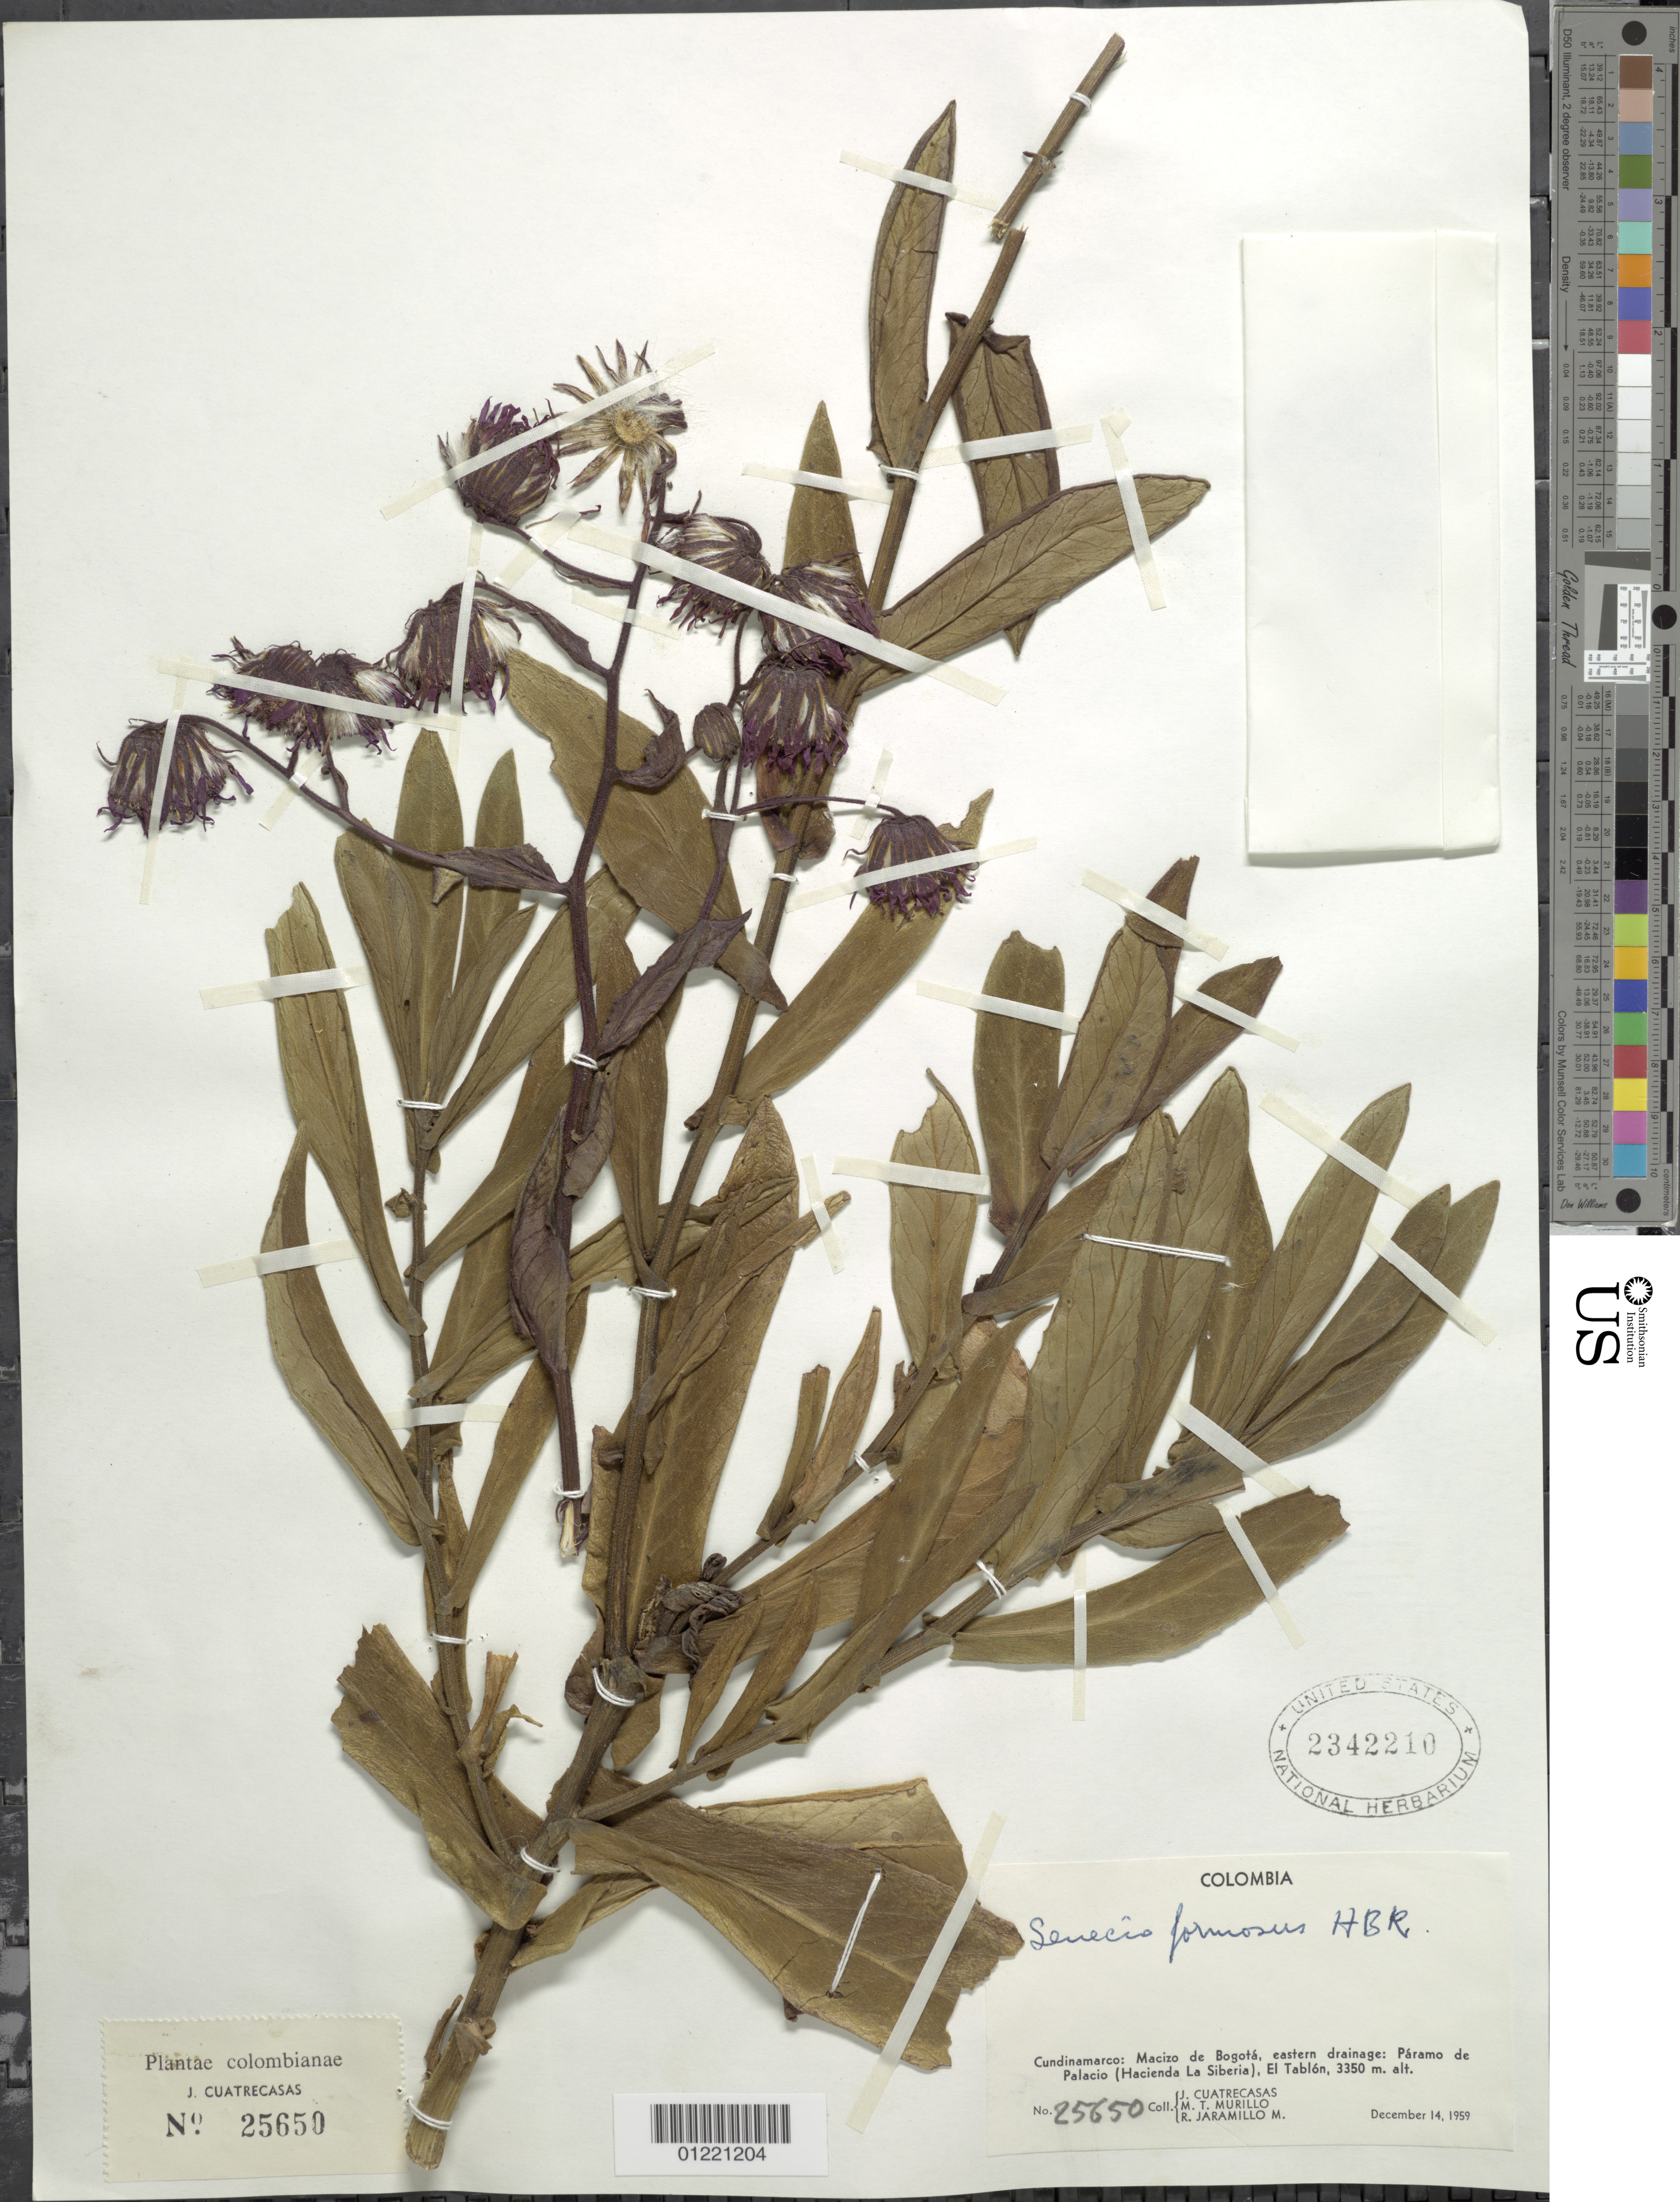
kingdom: Plantae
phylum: Tracheophyta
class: Magnoliopsida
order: Asterales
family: Asteraceae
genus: Senecio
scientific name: Senecio wedglacialis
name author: Cuatrec.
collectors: J. Cuatrecasas, M. Murillo & R. Jaramillo M.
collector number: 25650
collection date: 1959-12-14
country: Colombia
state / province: Cundinamarca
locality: Macizo de Bogotá, eastern drainage: Páramo de Palacio (Hacienda la Siberia), El Tablón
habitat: paramo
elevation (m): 3350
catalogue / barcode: US 2342210